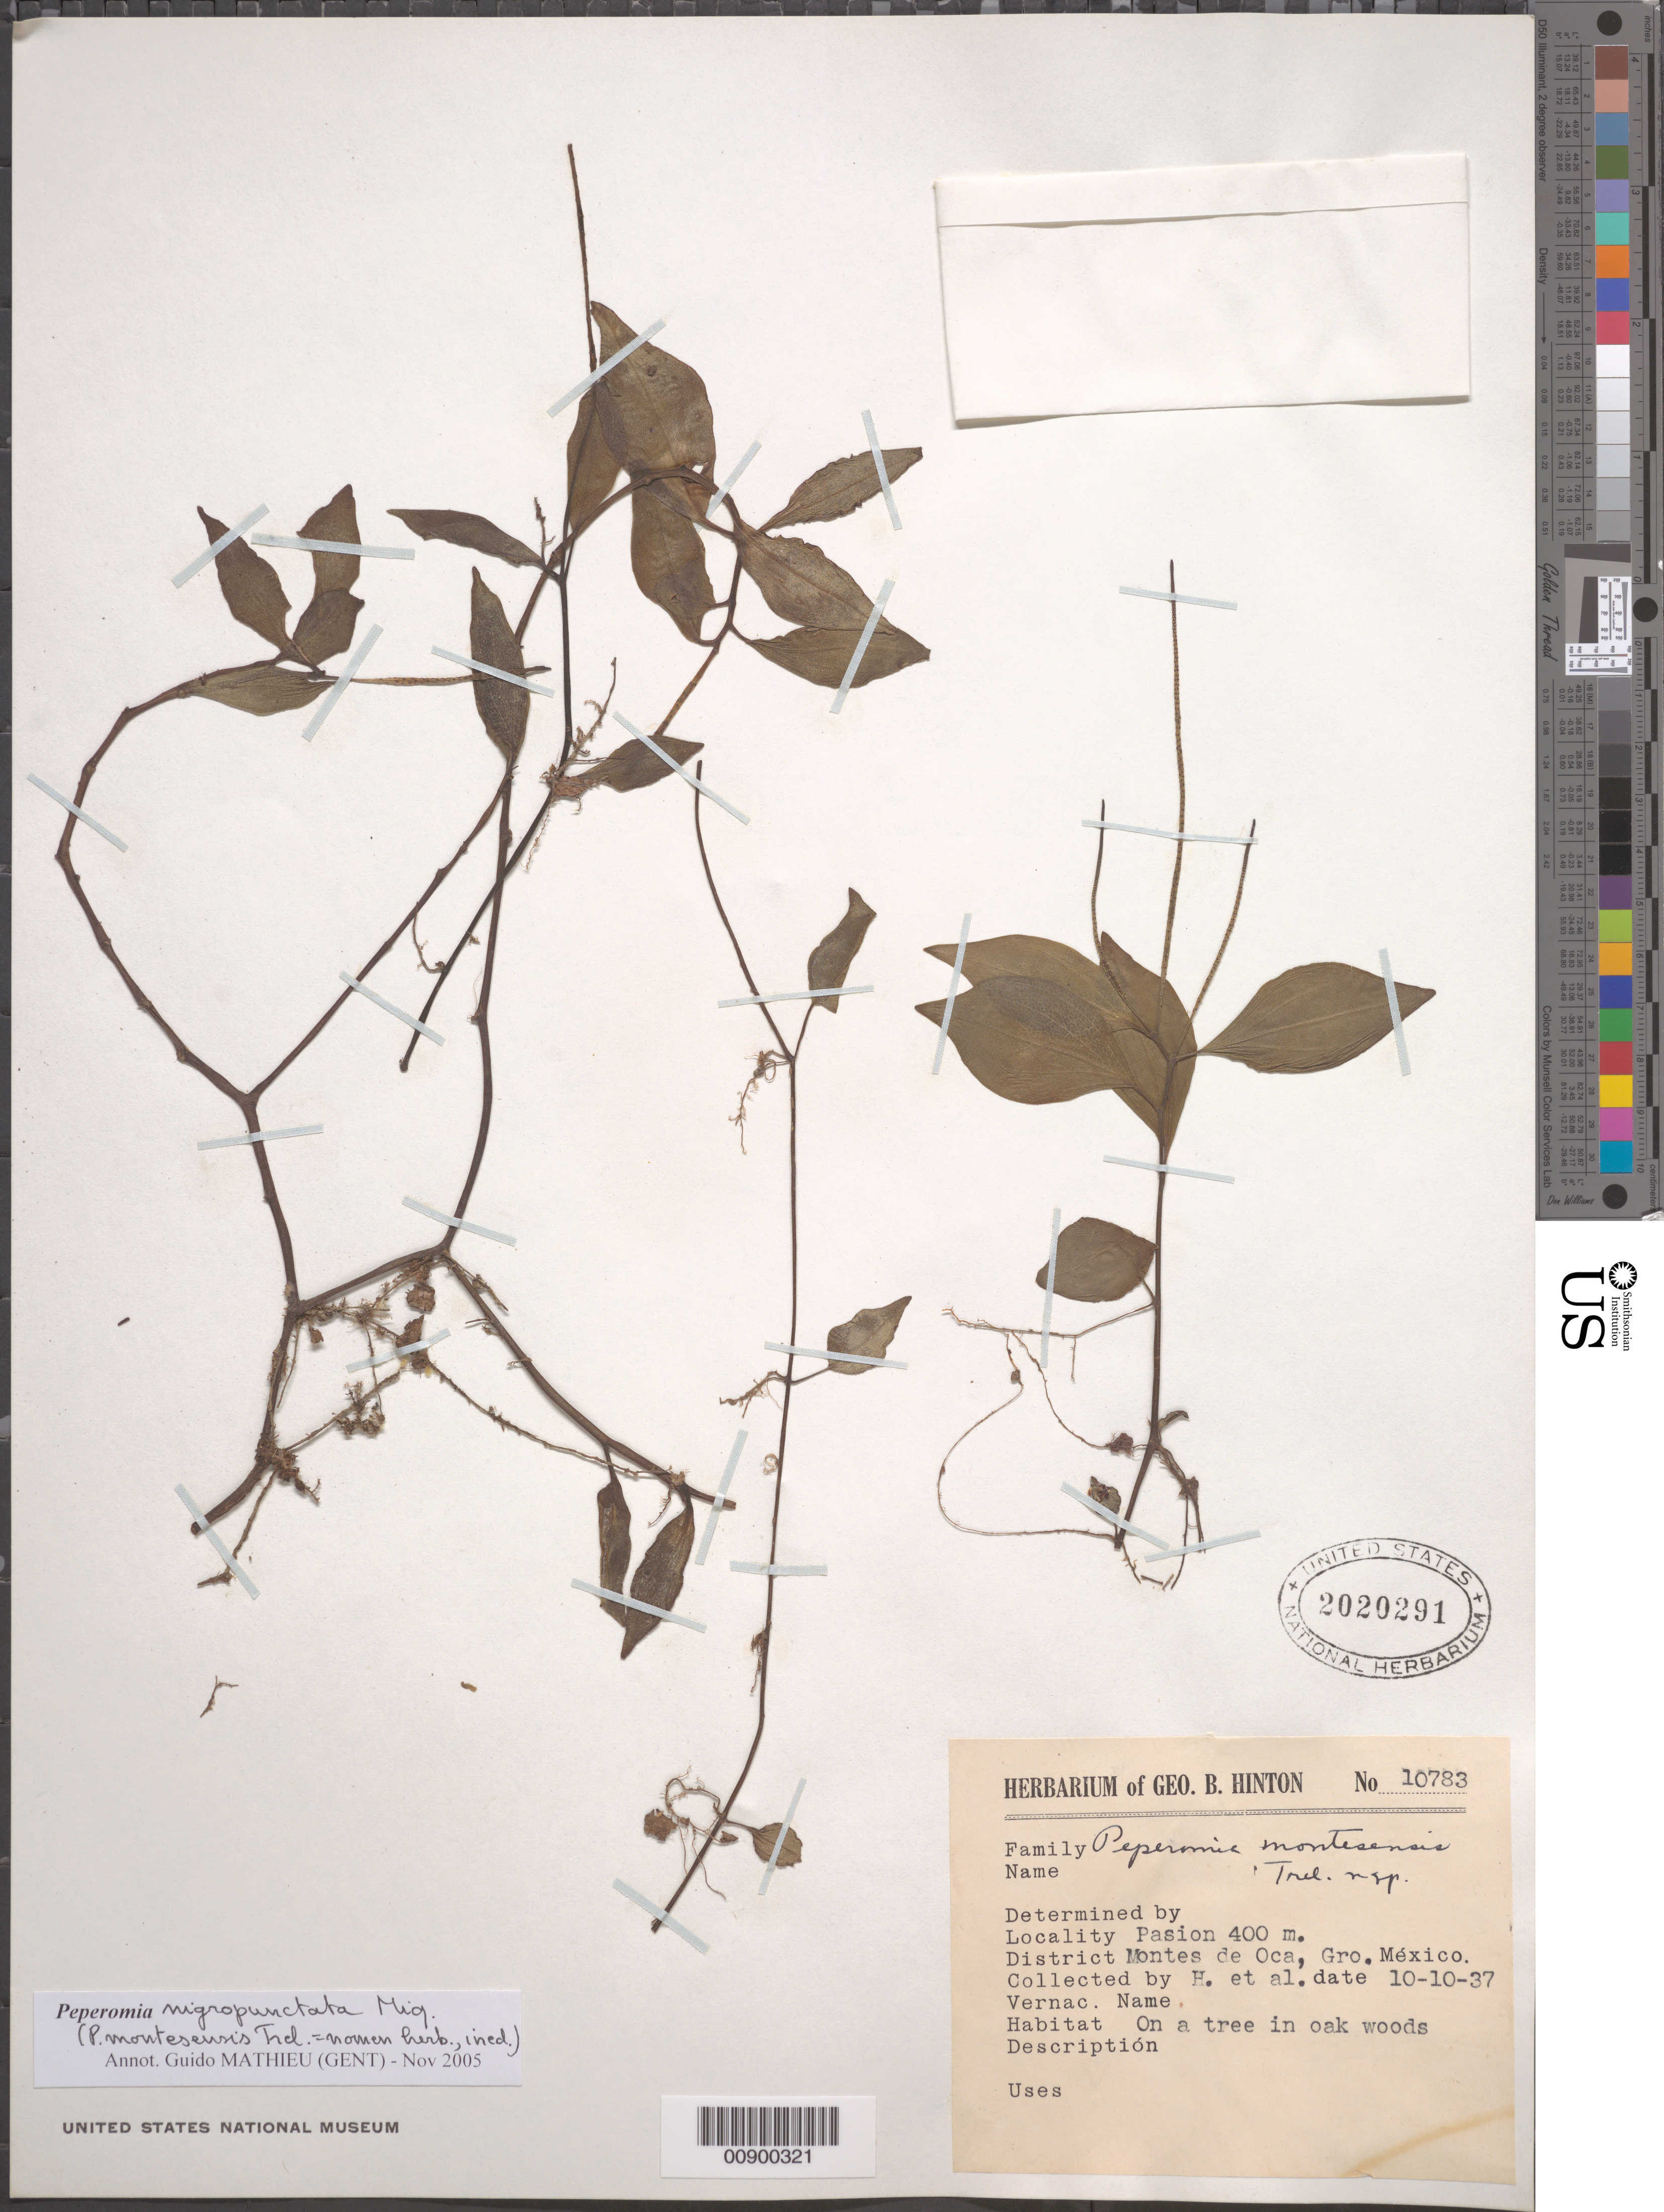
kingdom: Plantae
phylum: Tracheophyta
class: Magnoliopsida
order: Piperales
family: Piperaceae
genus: Peperomia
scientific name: Peperomia nigropunctata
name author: Miq.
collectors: G. B. Hinton & et al.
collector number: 10783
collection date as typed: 10 Oct 1937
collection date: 1937-10-10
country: Mexico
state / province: Guerrero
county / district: Montes de Oca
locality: Pasion, District Montes de Oca, Guerrero.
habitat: On a tree in oak woods.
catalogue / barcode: US 2020291